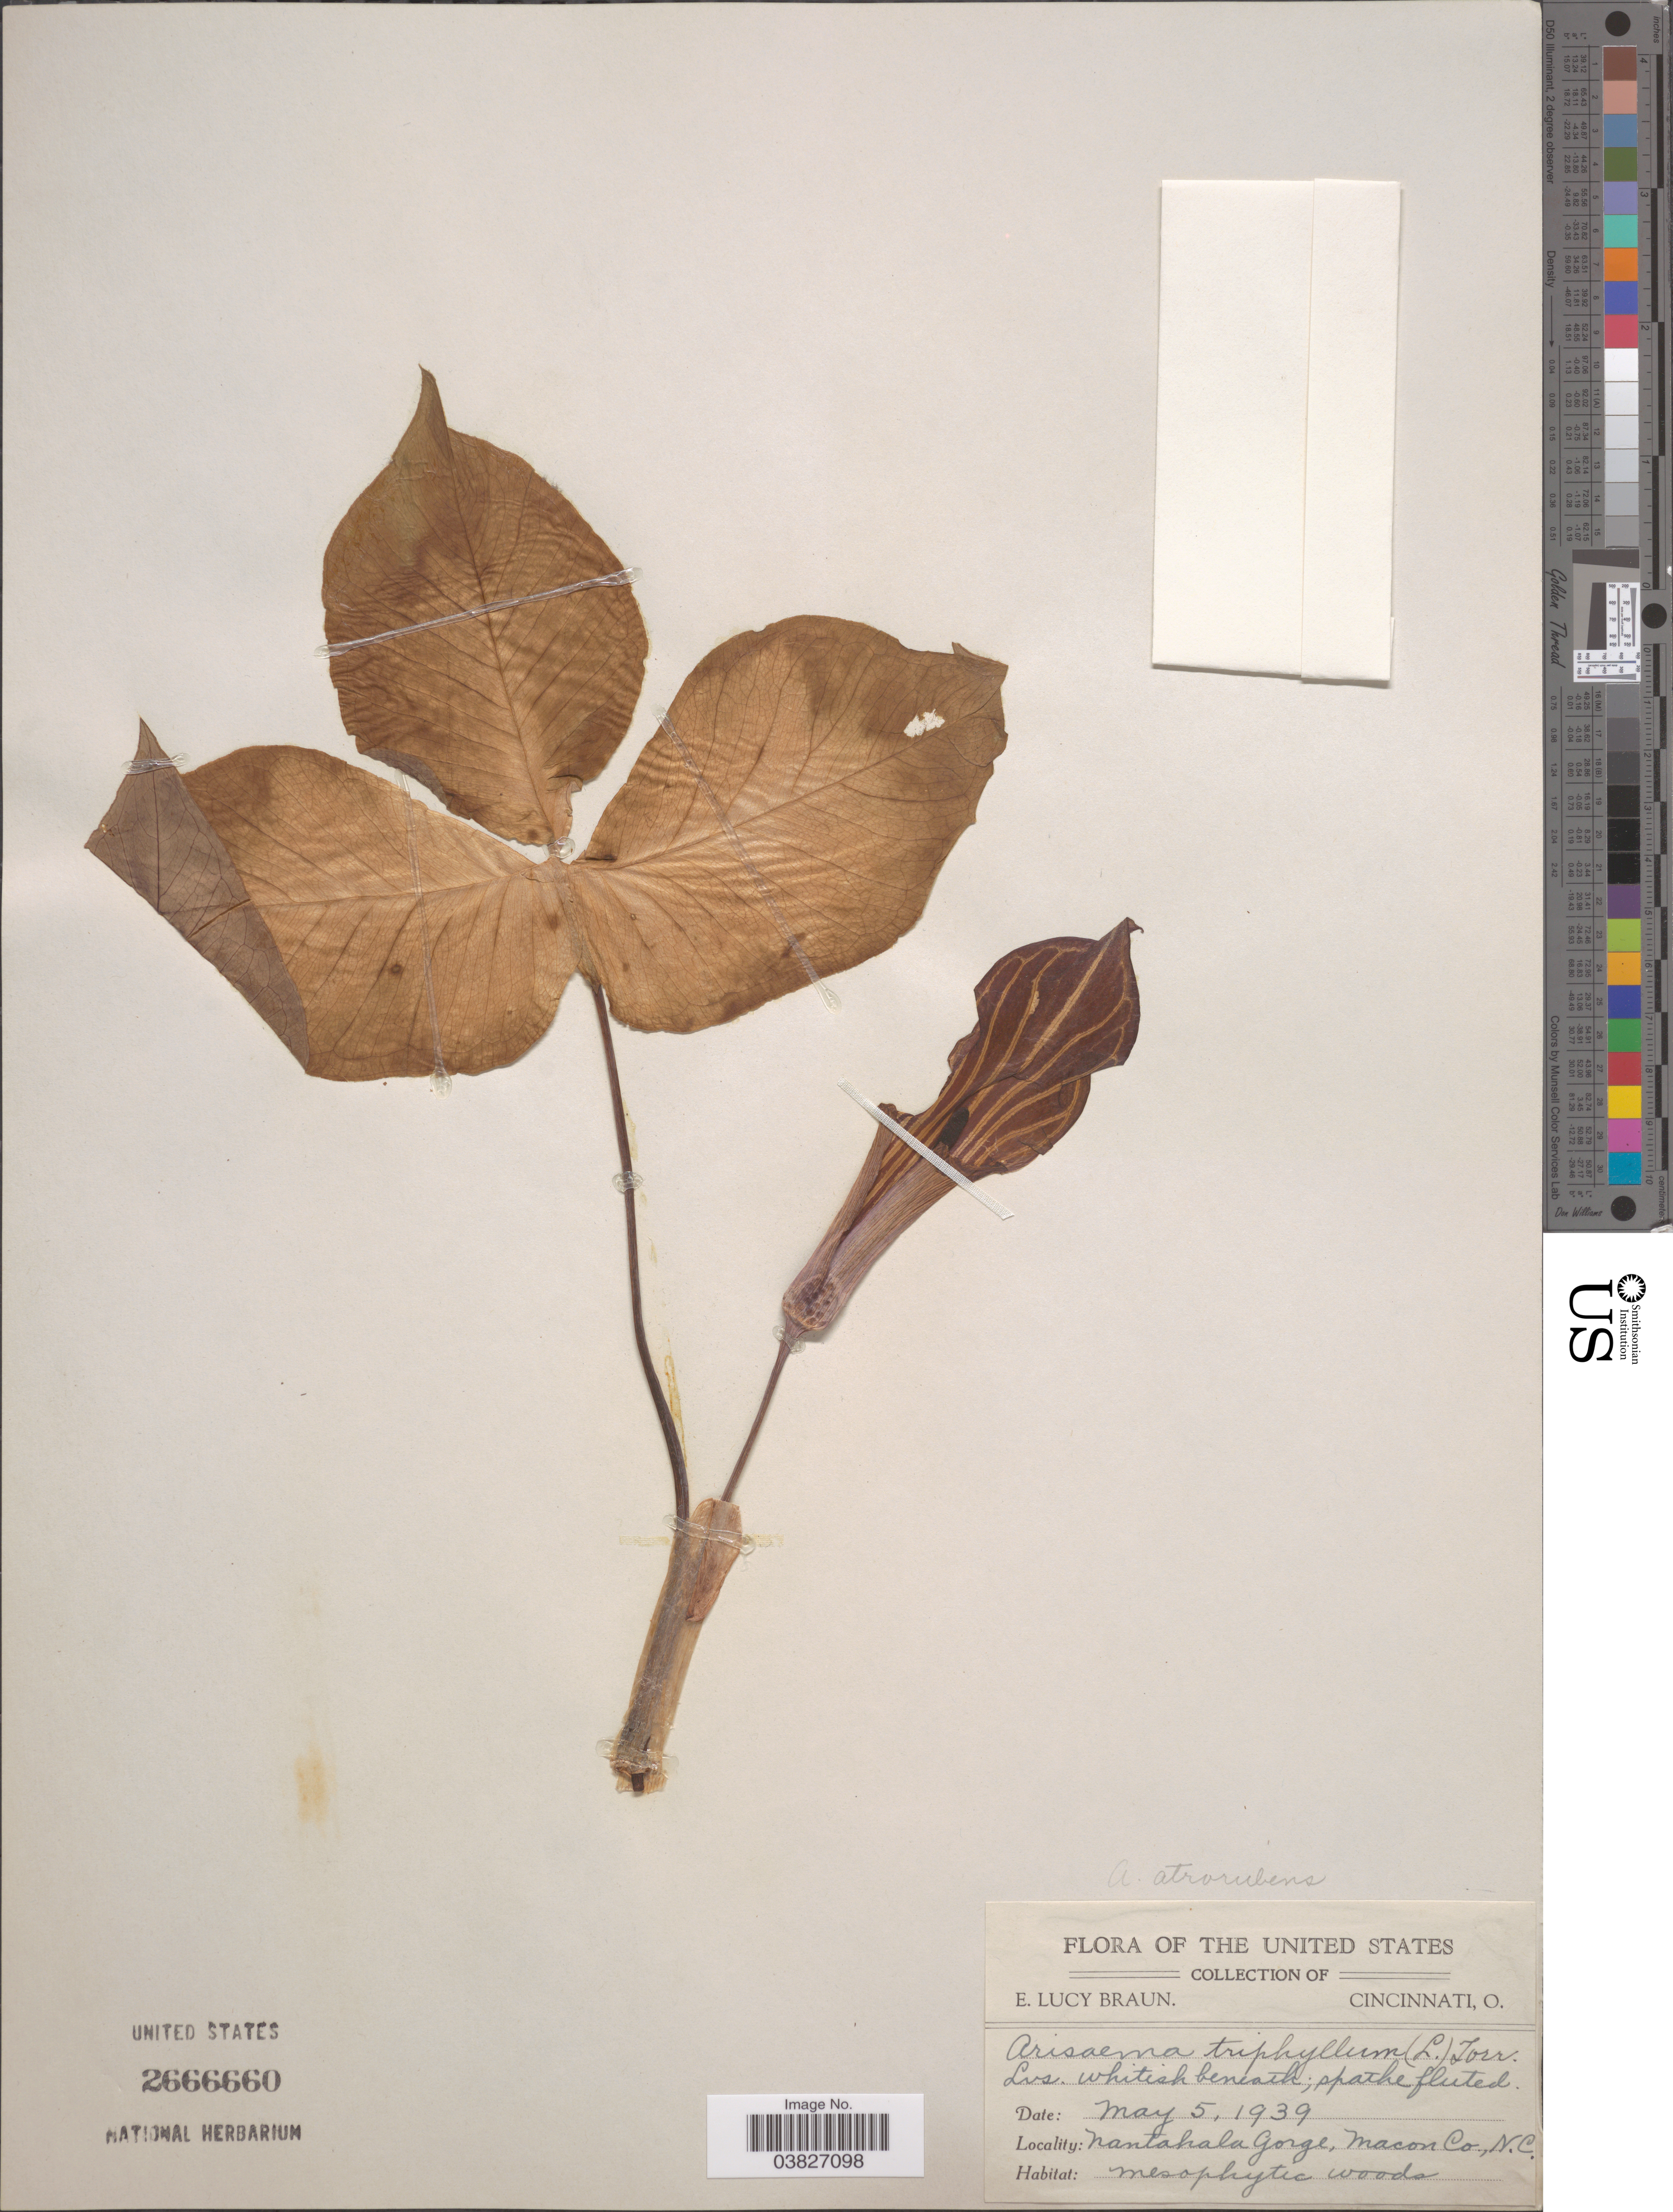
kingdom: Plantae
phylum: Tracheophyta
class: Liliopsida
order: Alismatales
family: Araceae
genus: Arisaema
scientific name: Arisaema triphyllum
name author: (L.) Schott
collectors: E. L. Braun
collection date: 1939-05-05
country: United States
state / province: North Carolina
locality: Nantahala Gorge, Macon Co.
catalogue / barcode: US 2666660